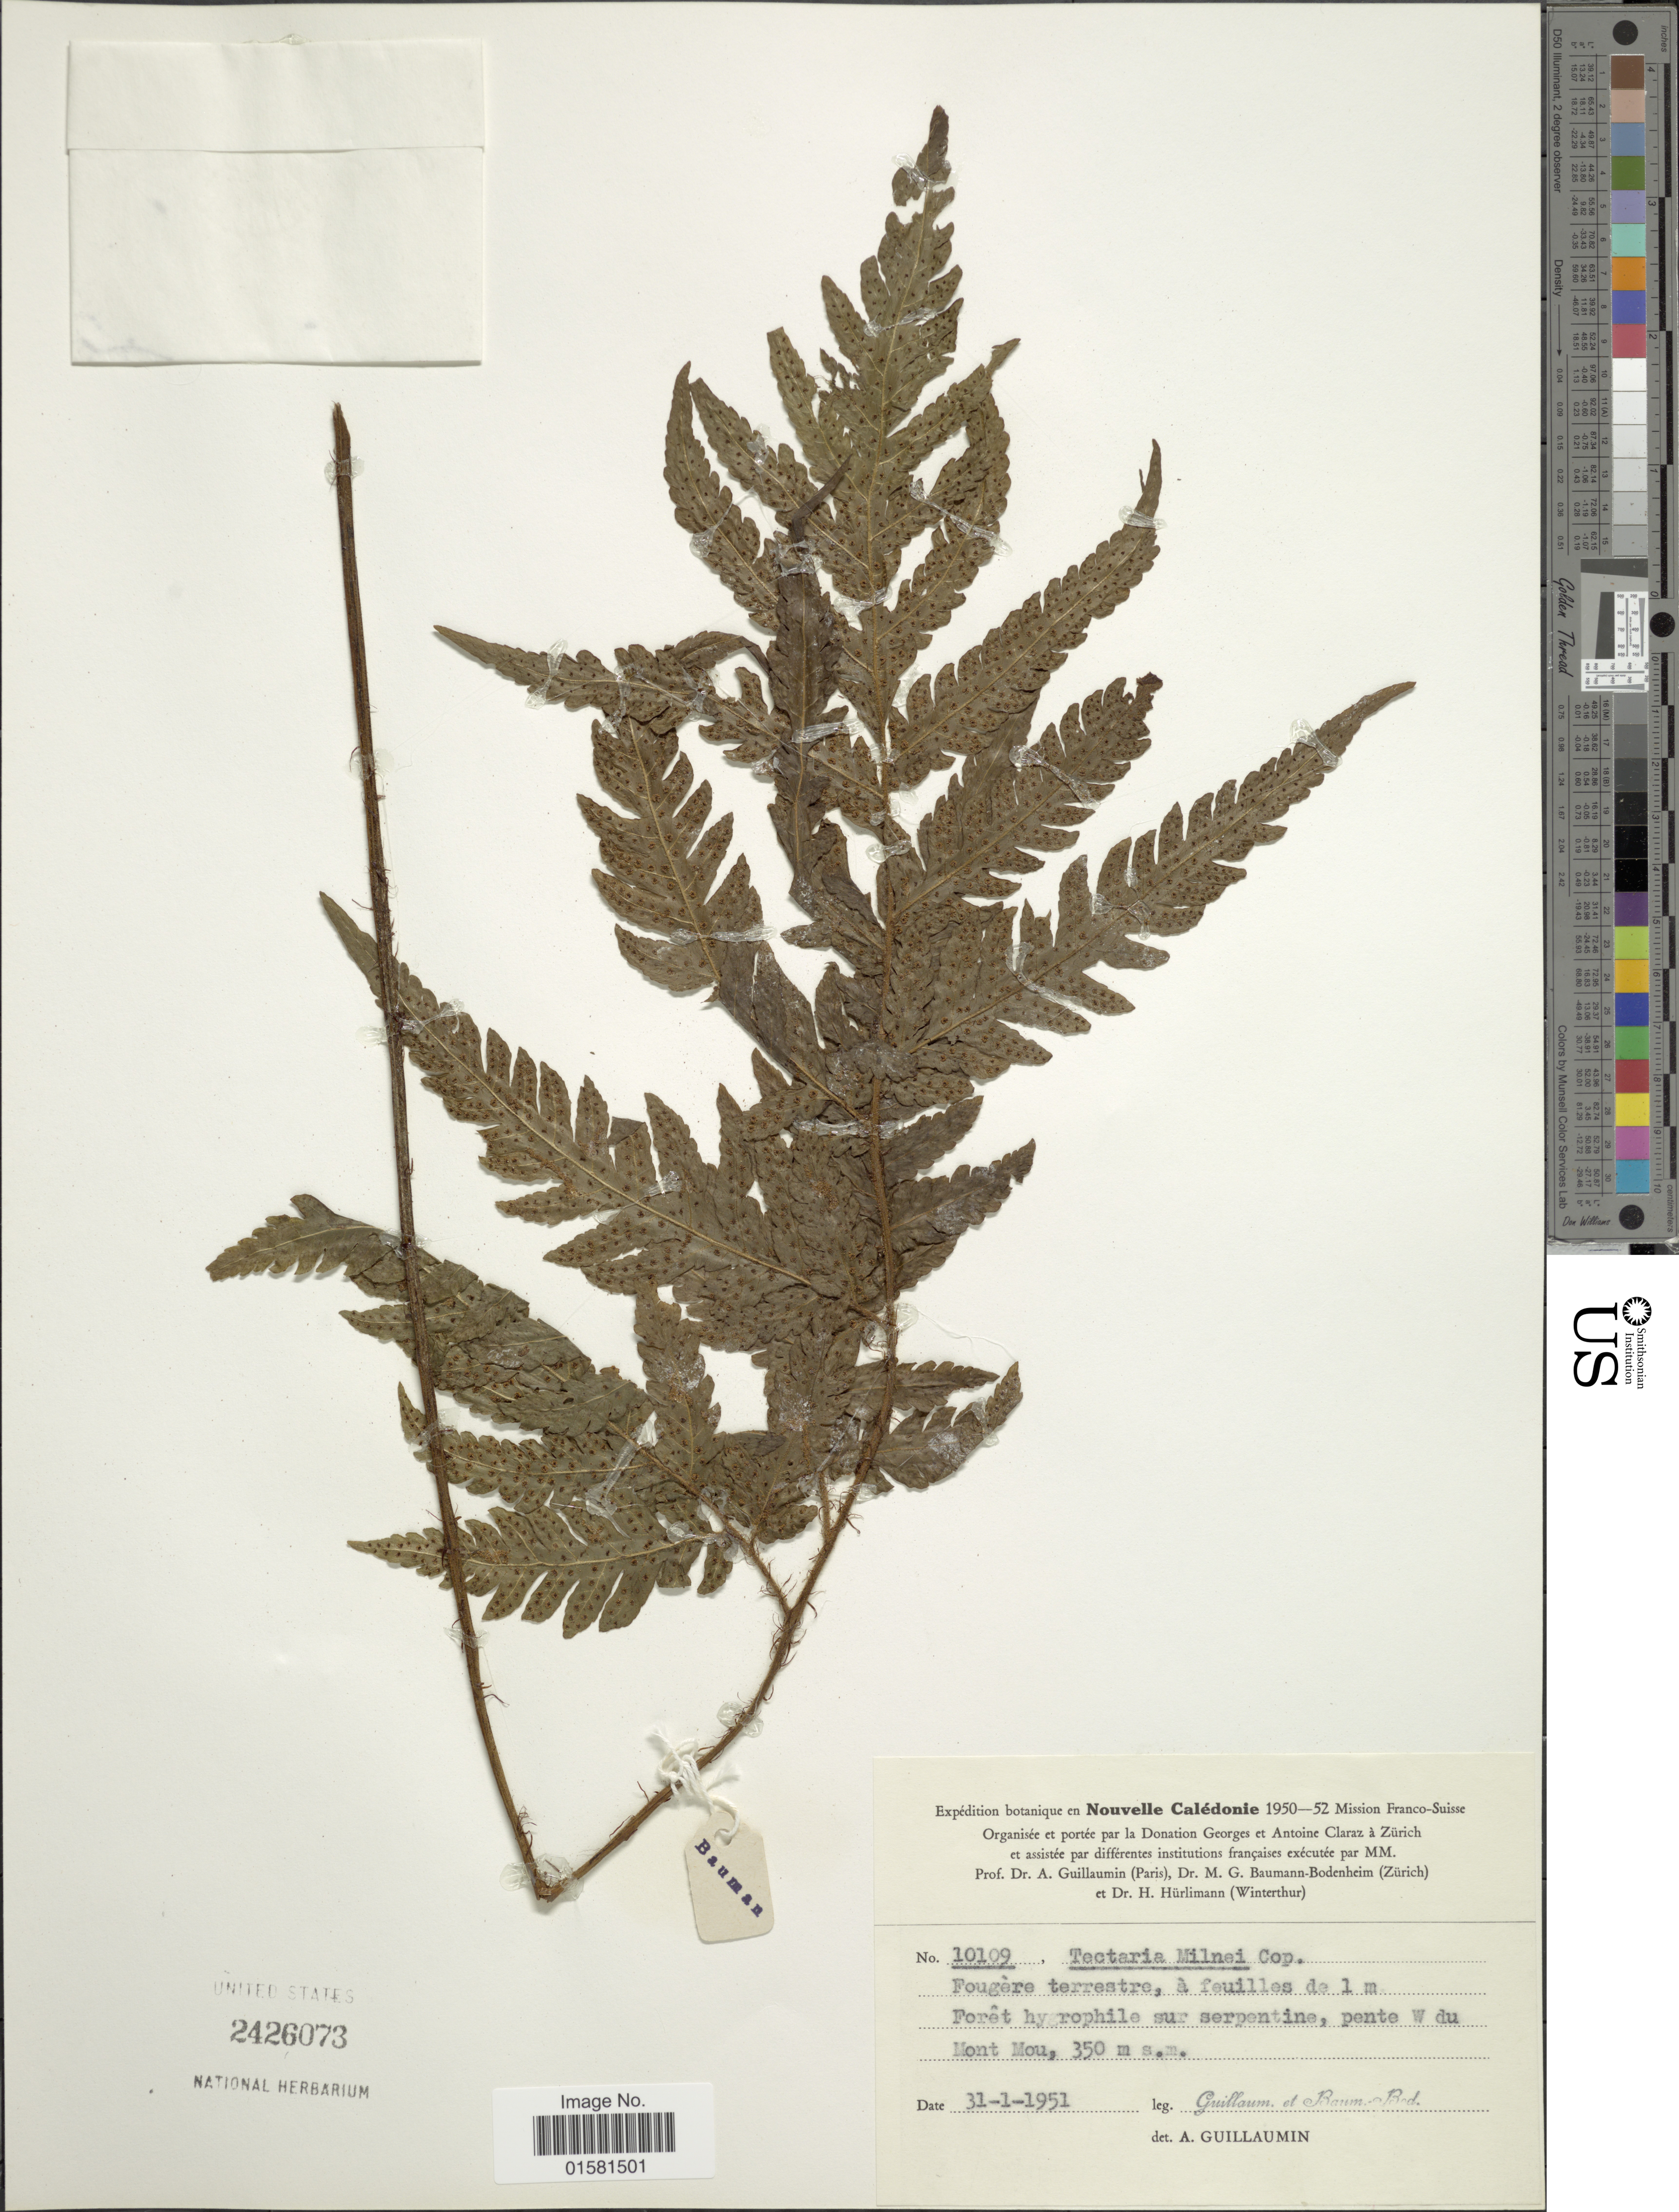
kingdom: Plantae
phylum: Tracheophyta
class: Polypodiopsida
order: Polypodiales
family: Tectariaceae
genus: Tectaria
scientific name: Tectaria pseudosinuata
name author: Brownlie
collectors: A. Guillaumin & M. G. Baumann-Bodenheim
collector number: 10109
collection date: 1951-01-31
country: New Caledonia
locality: Nouvelle Caledonie, Foret hygrophile sur serpentine, pente W du Mont Mou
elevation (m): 350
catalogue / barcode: US 2426073